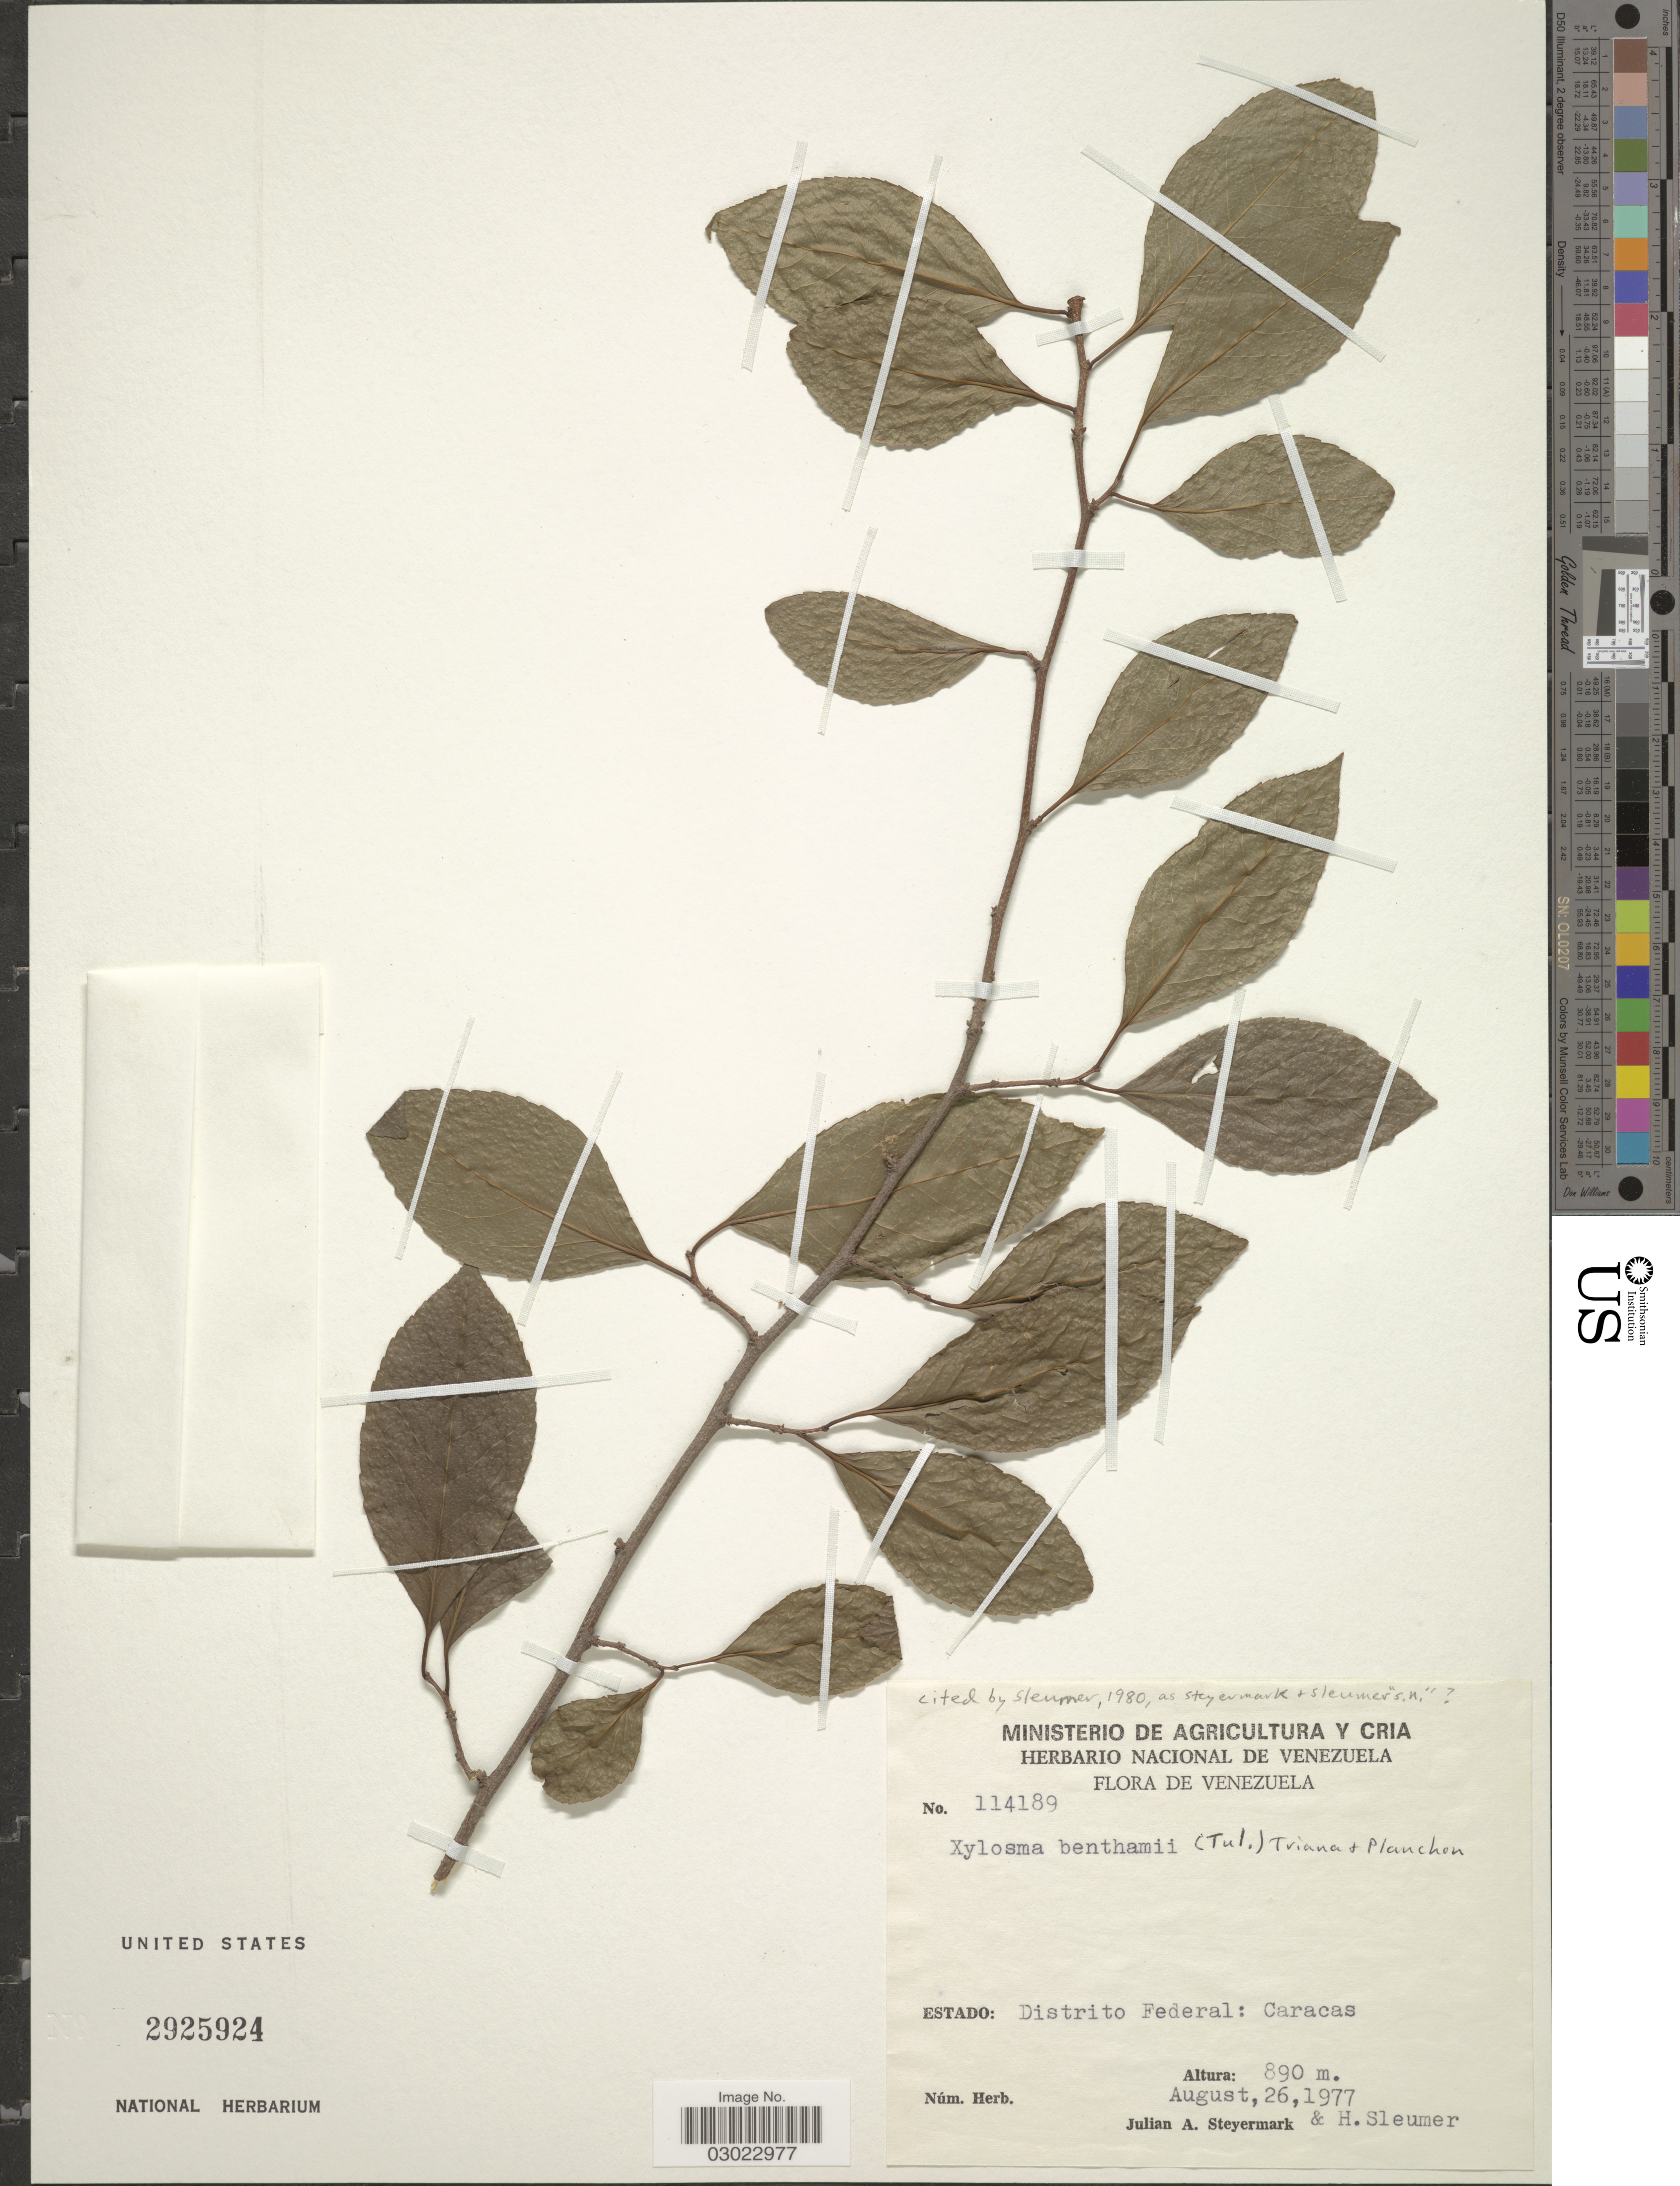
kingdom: Plantae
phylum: Tracheophyta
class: Magnoliopsida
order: Malpighiales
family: Salicaceae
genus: Xylosma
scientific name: Xylosma benthamii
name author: (Tul.) Triana & Planch.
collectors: J. Steyermark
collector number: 114189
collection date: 1977-08-26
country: Venezuela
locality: Estado: Distrito Federal: Caracas.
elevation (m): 890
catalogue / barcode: US 2925924